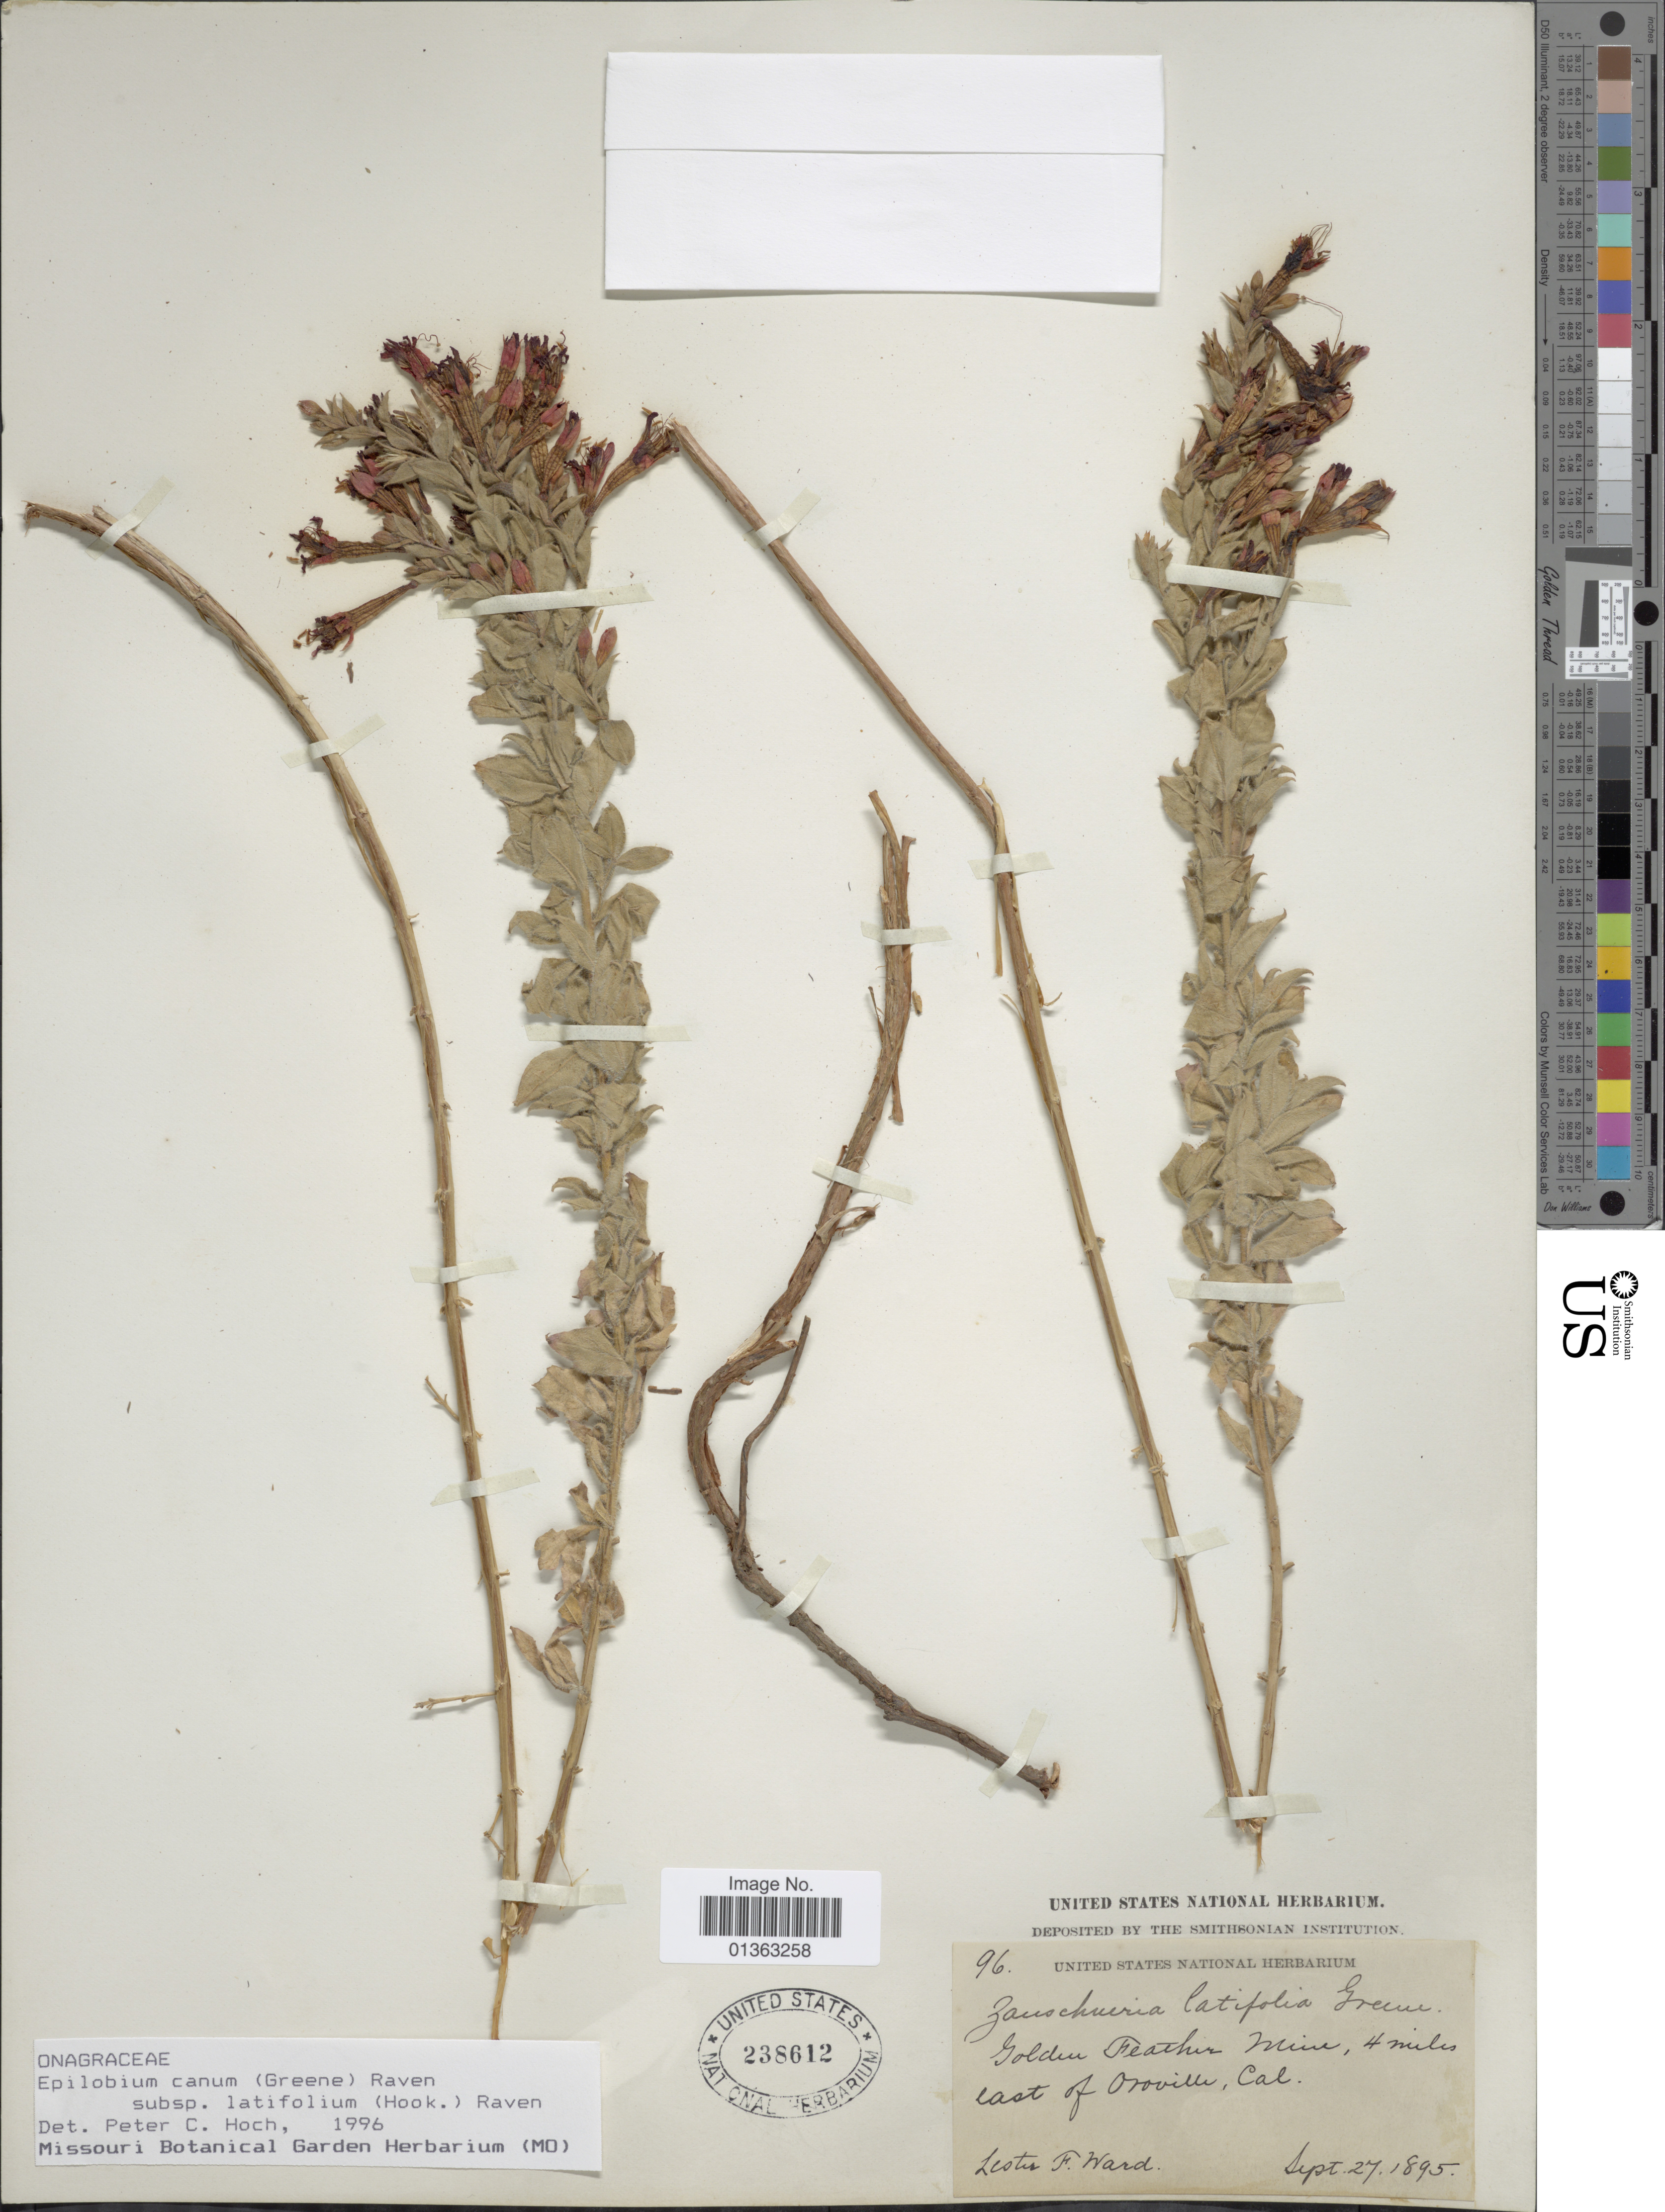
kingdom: Plantae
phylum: Tracheophyta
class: Magnoliopsida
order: Myrtales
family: Onagraceae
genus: Epilobium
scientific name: Epilobium canum subsp. latifolium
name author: (Hook.) P.H. Raven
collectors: L. F. Ward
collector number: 96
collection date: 1895-09-27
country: United States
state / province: California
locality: Golden Feather Mine, 4 miles east of Oroville.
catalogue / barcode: US 238612